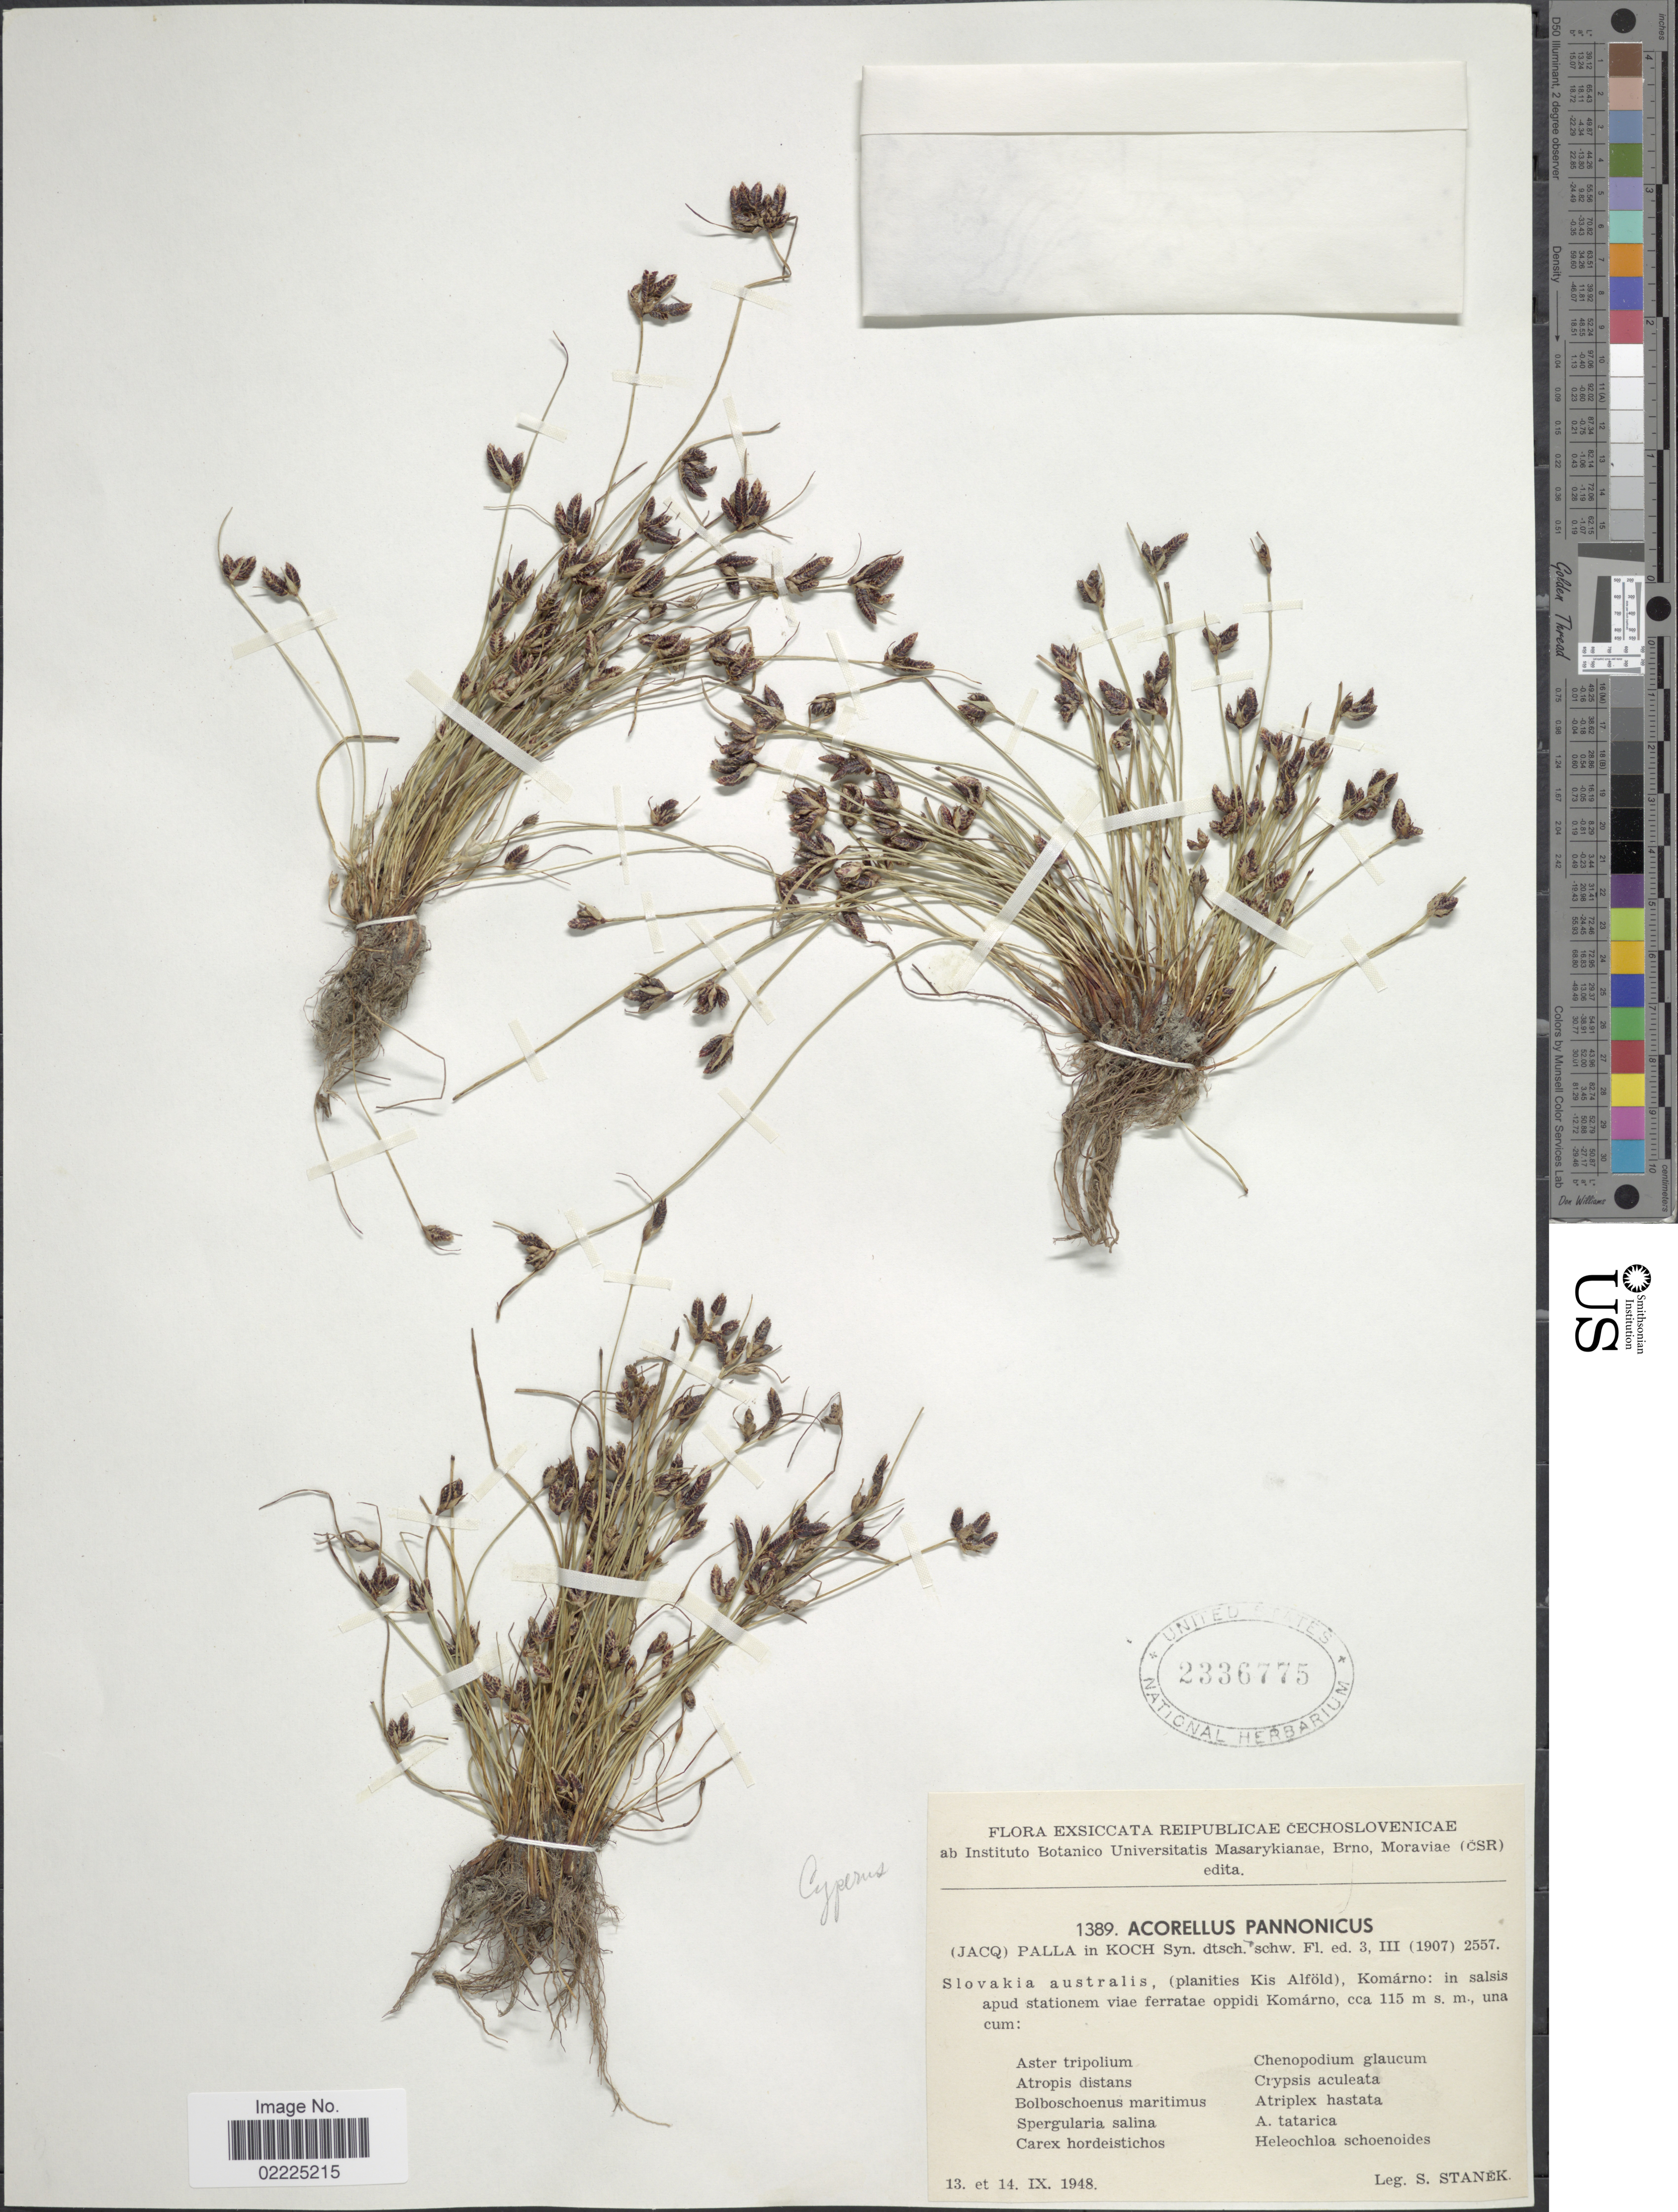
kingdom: Plantae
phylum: Tracheophyta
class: Liliopsida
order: Poales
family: Cyperaceae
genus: Cyperus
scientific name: Cyperus pannonicus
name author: Jacq.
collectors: S. Stanek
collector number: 1389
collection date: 1948-09-13/1948-09-14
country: Slovakia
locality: Cechoslovenicae, (planities Kis Alfold), Komarno: in salsis apud stationem viae ferratae oppidi Komarno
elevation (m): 115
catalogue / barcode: US 2336775